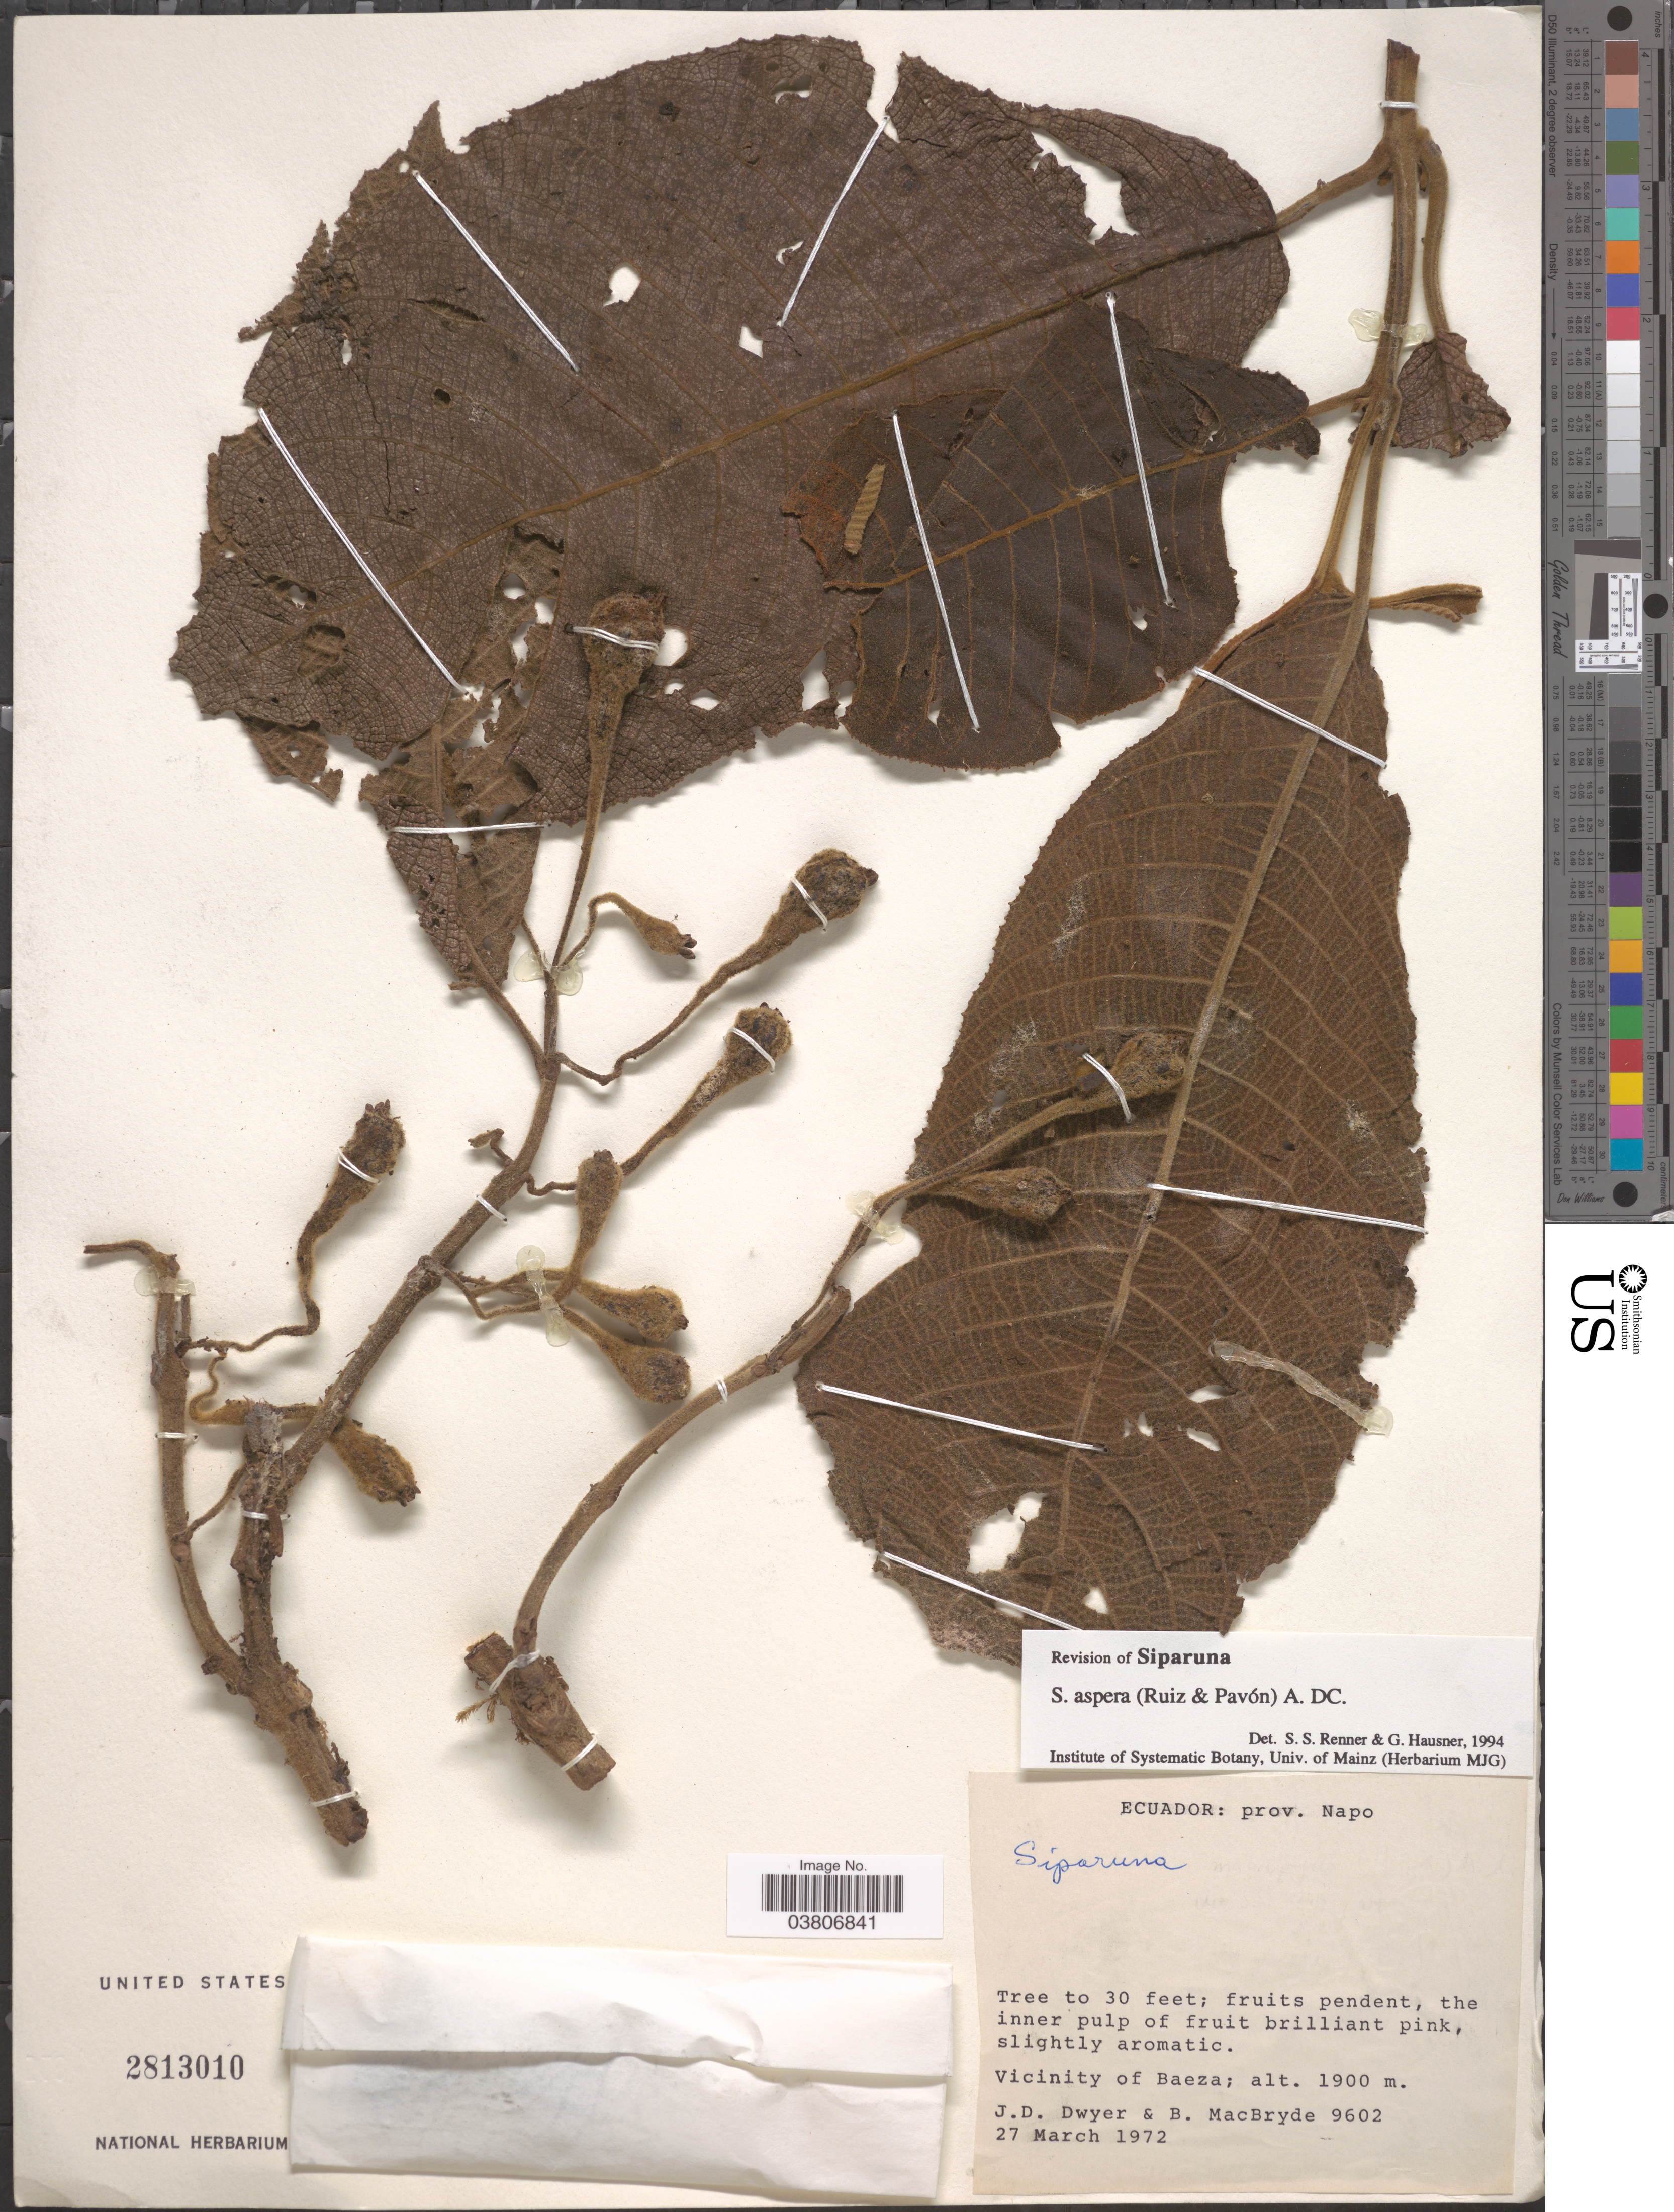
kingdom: Plantae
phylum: Tracheophyta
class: Magnoliopsida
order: Laurales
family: Siparunaceae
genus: Siparuna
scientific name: Siparuna aspera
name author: (Ruiz & Pav.) A. DC.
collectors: J. D. Dwyer & B. MacBryde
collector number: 9602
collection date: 1972-03-27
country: Ecuador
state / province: Napo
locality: Vicinity of Baeza.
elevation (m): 1900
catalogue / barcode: US 2813010